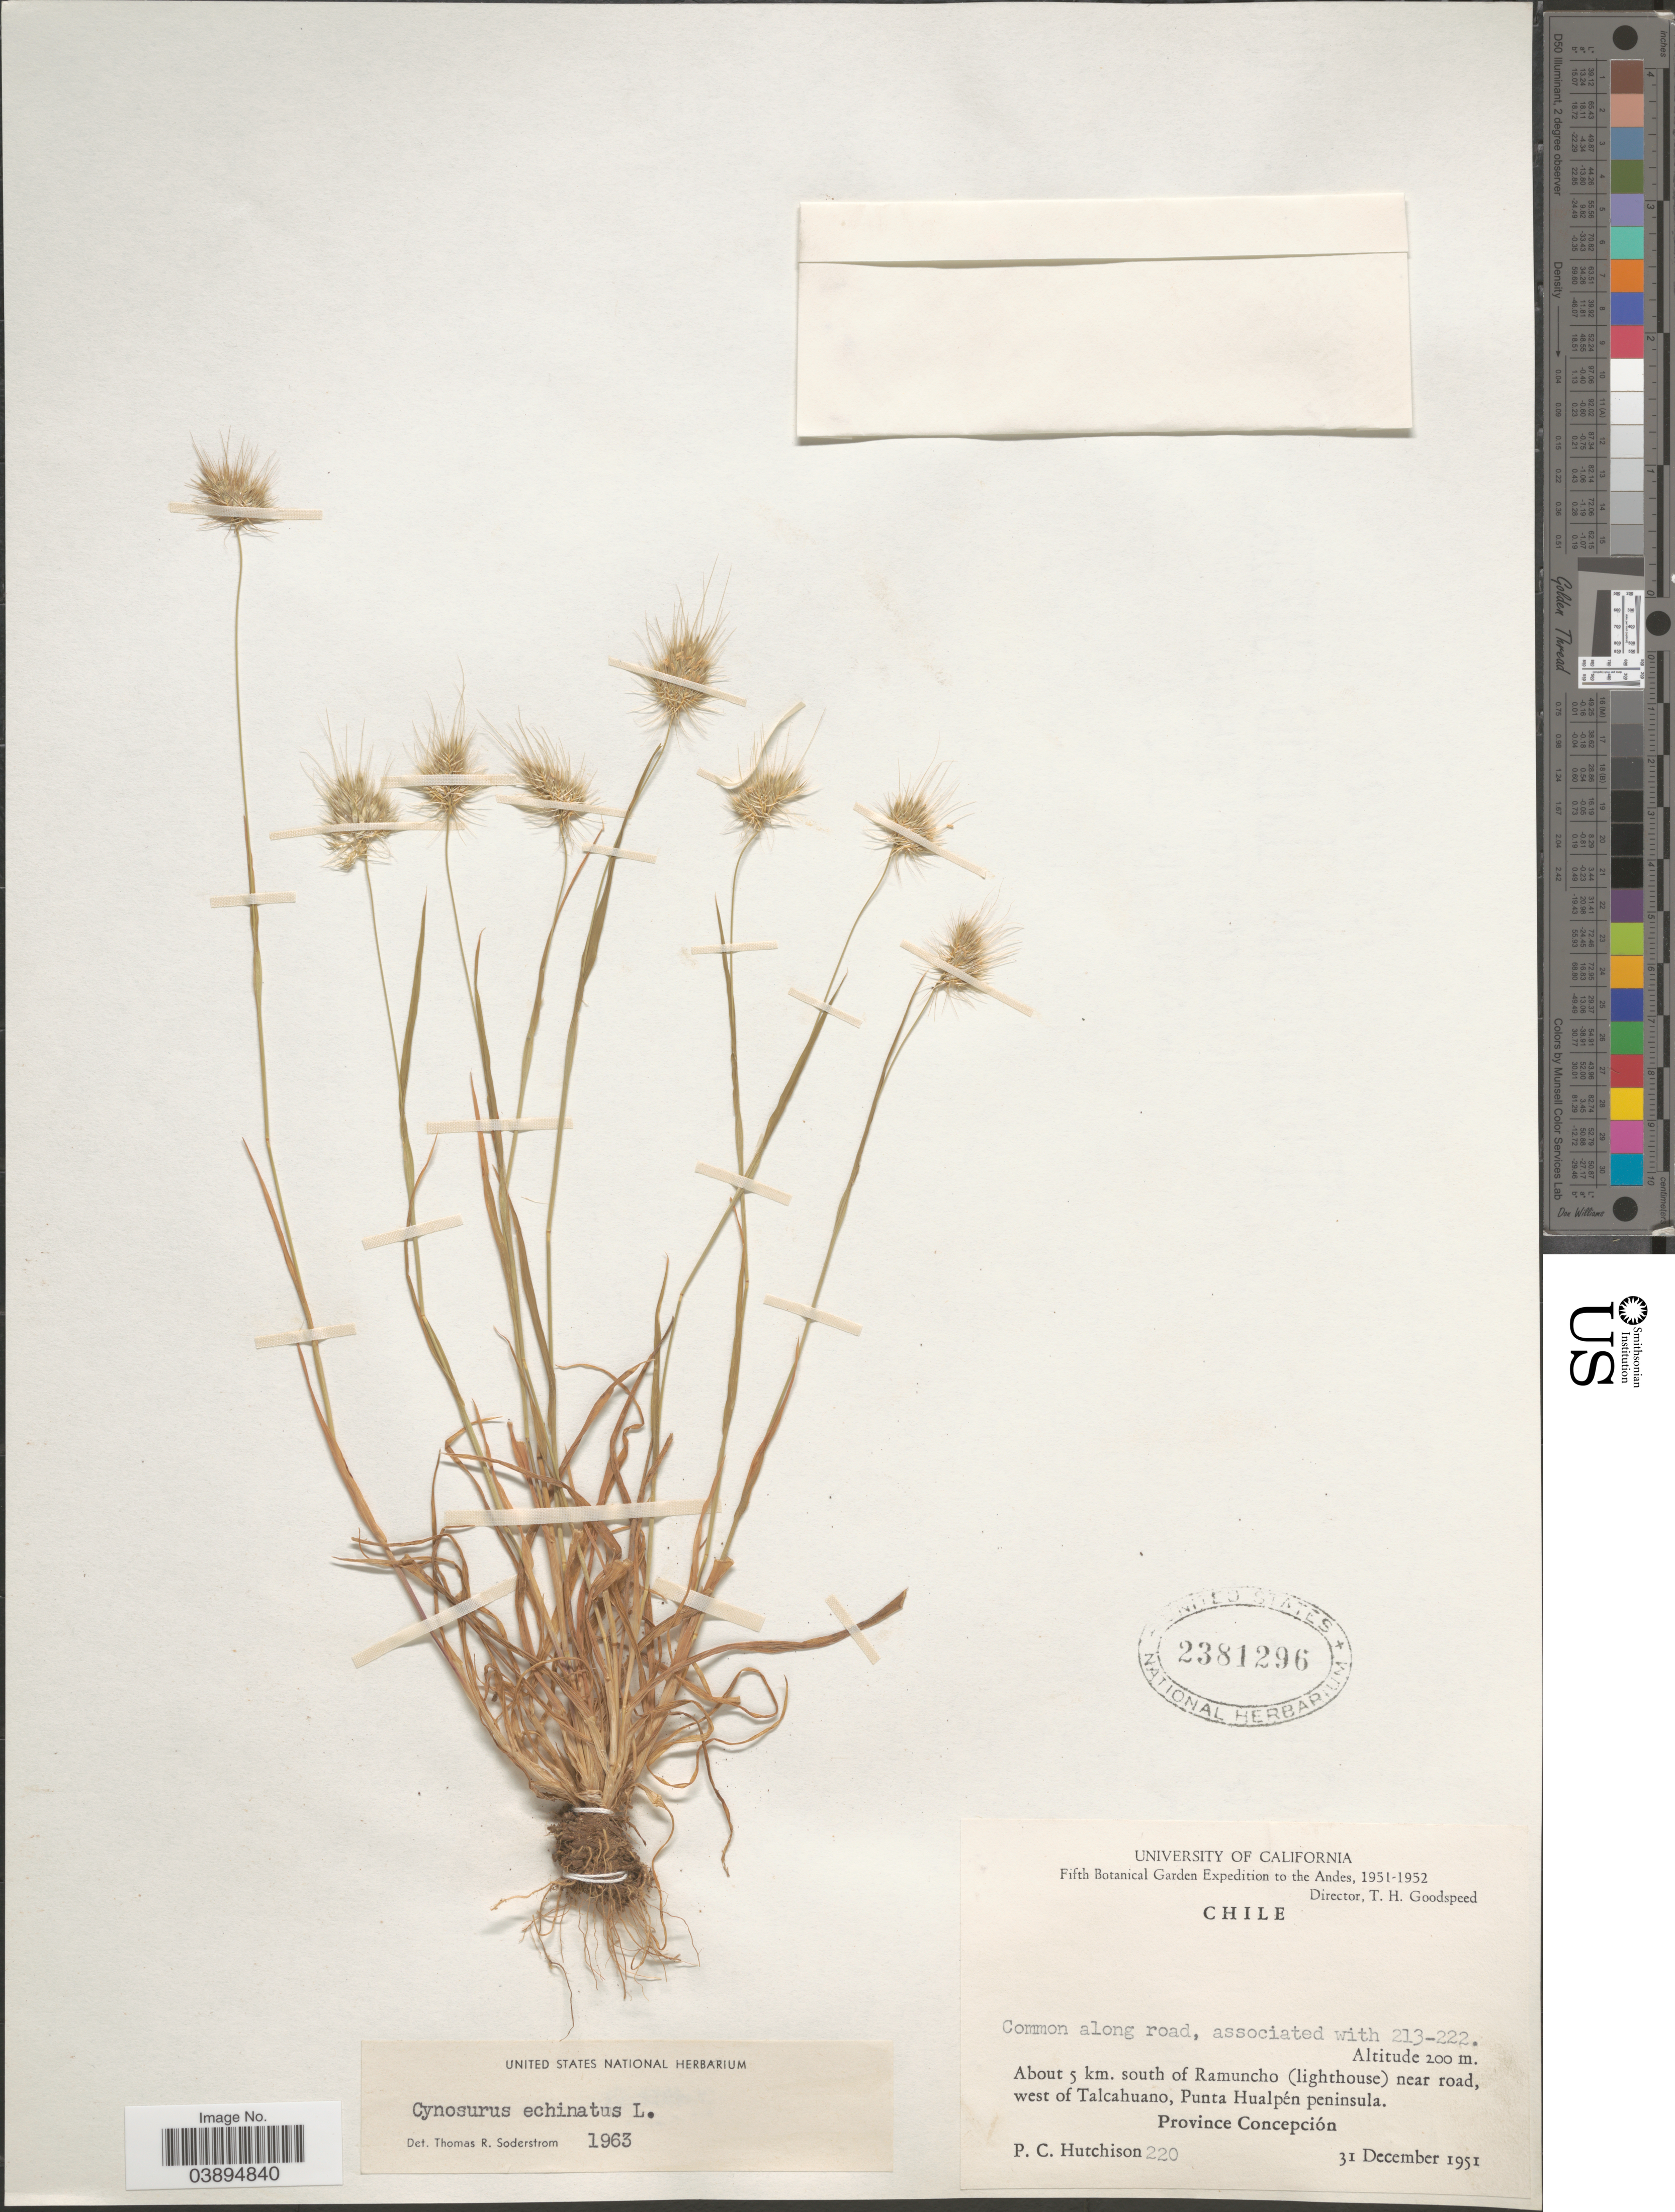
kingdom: Plantae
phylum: Tracheophyta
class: Liliopsida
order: Poales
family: Poaceae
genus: Cynosurus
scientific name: Cynosurus echinatus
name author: L.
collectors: P. C. Hutchison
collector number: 220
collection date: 1951-12-31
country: Chile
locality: To the Andes. Along road, associated with 213-222. About 5 km. south of Ramuncho (lighthouse) near road, west of Talcahuano, Punta Hualpén peninsula. Province Concepción.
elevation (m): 200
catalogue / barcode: US 2381296